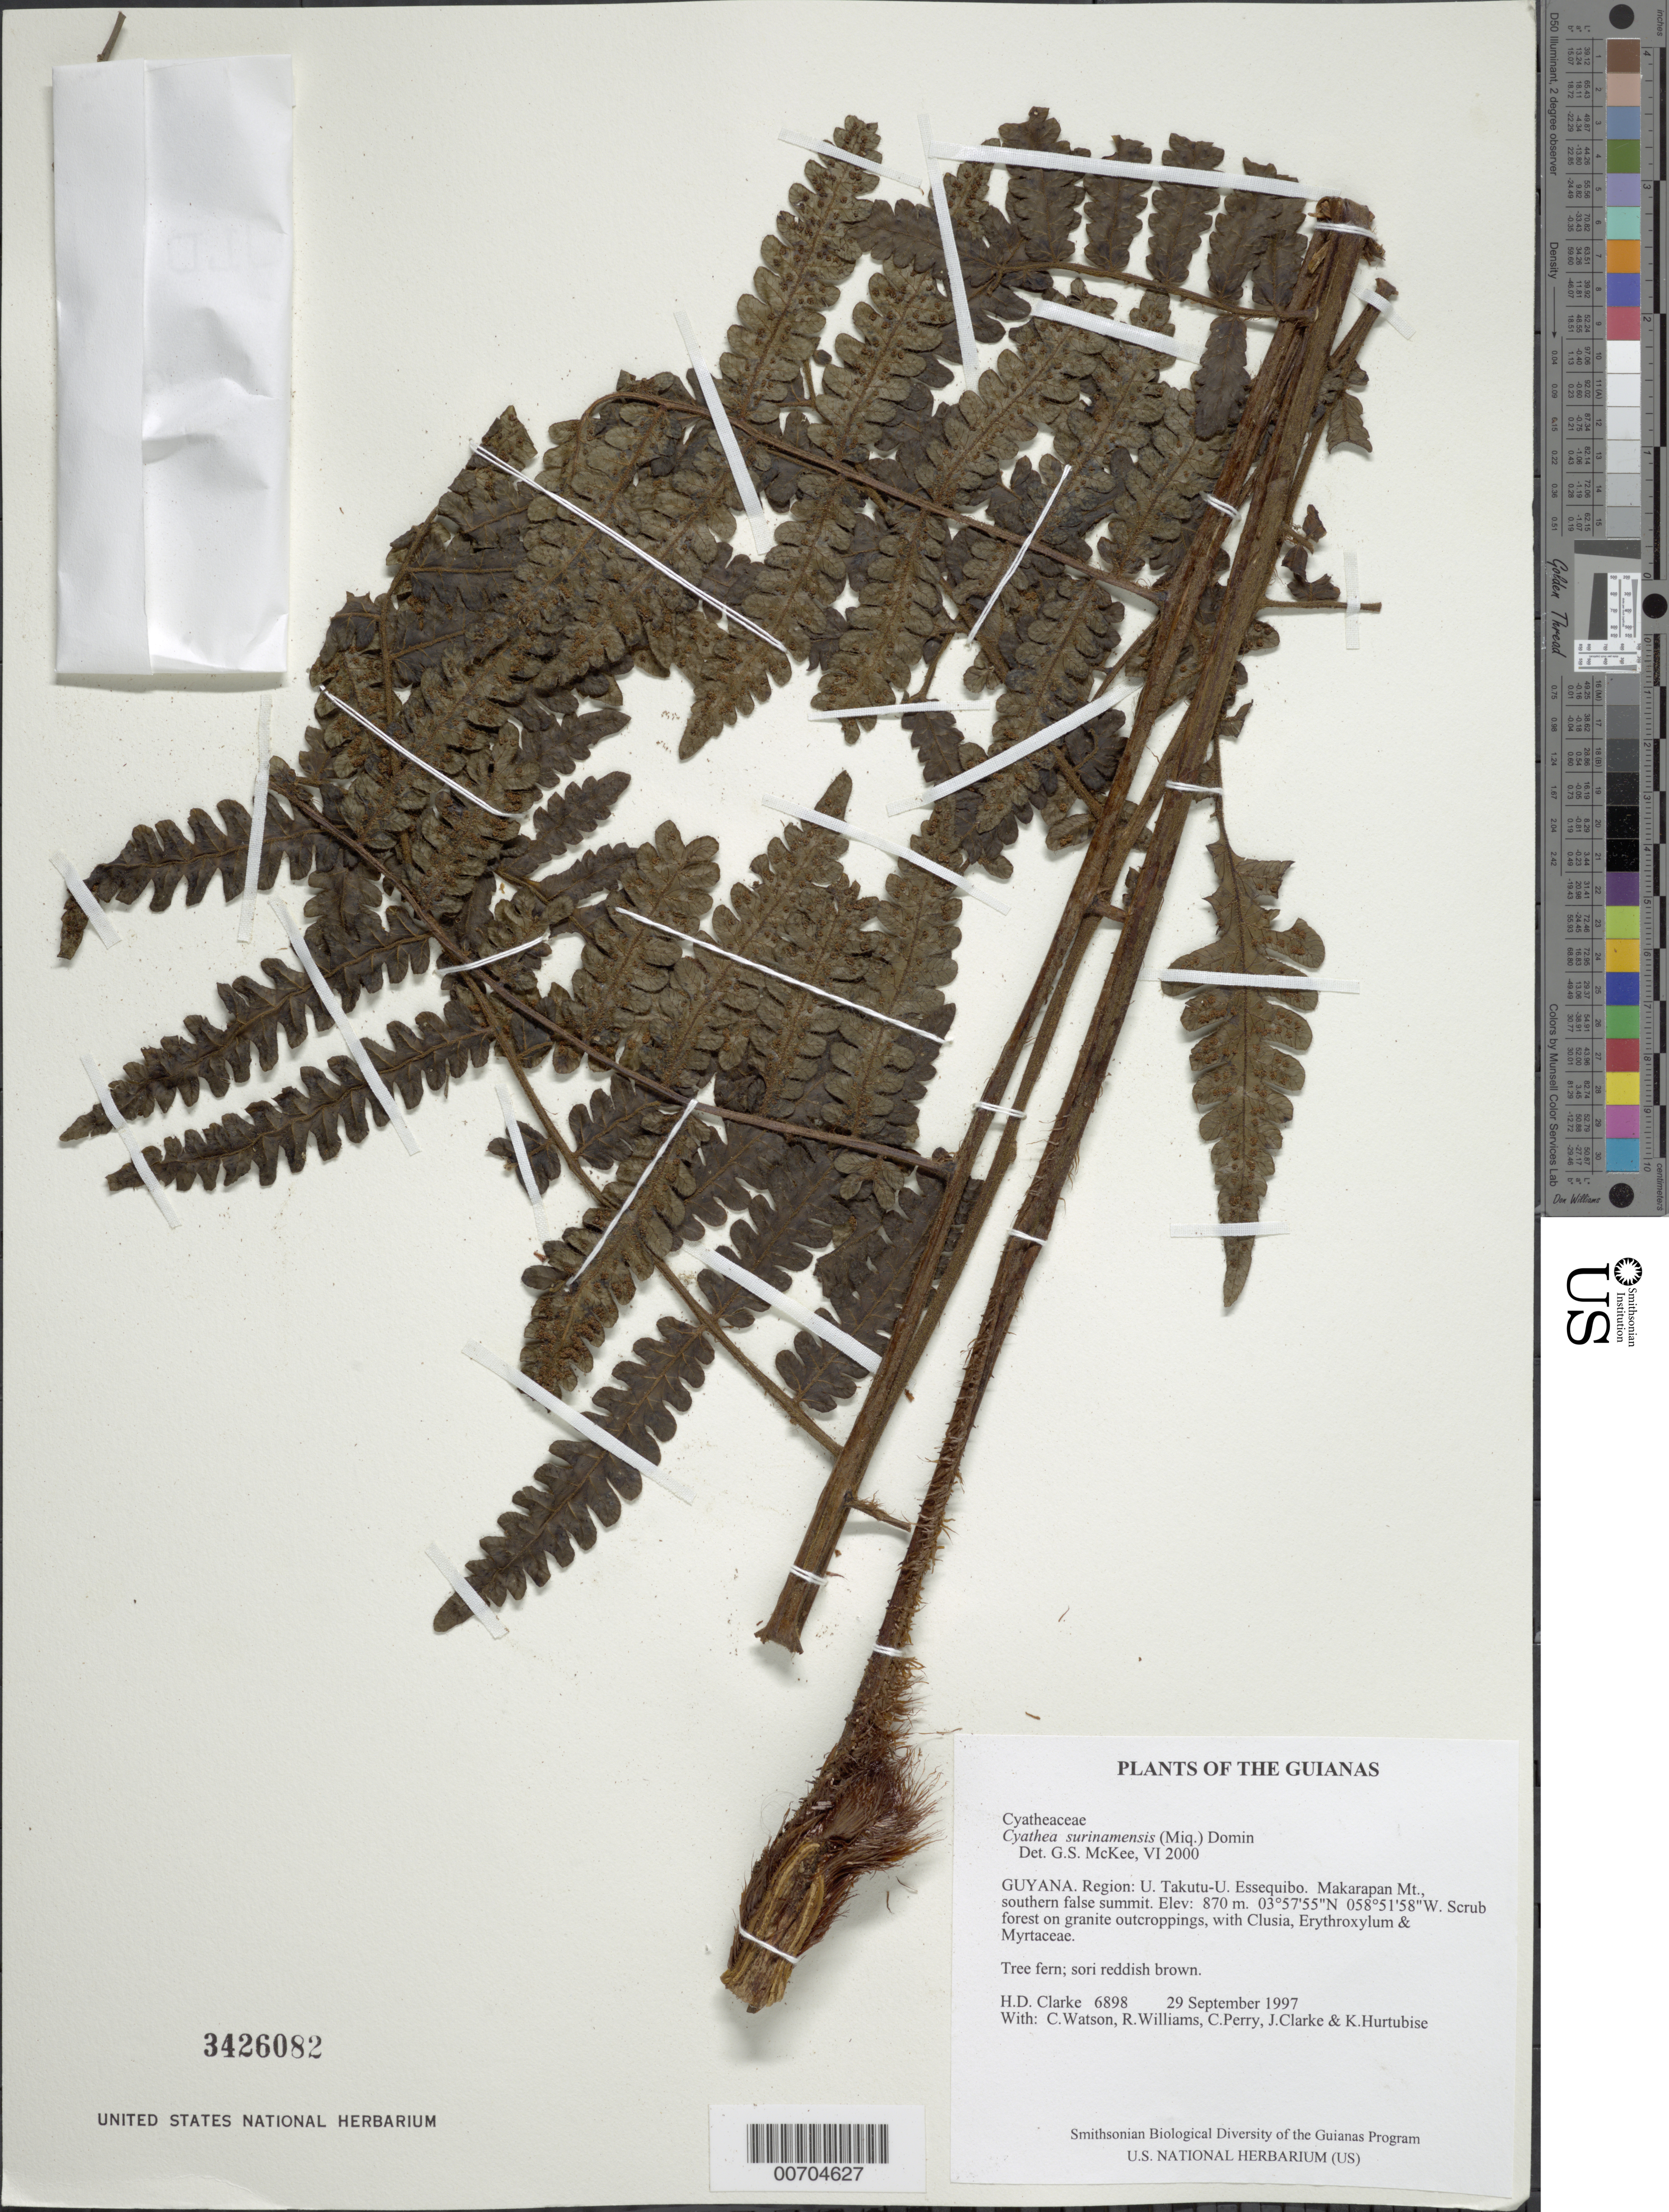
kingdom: Plantae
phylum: Tracheophyta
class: Polypodiopsida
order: Cyatheales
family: Cyatheaceae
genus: Cyathea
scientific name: Cyathea surinamensis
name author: (Miq.) Domin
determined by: McKee, G. S., (US), NMNH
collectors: H. D. Clarke, C. Watson, R. Williams, C. Perry, J. Clarke & K. Hurtubise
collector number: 6898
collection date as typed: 29 September 1997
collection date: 1997-09-29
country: Guyana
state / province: U. Takutu-U. Essequibo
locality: Makarapan Mt., southern false summit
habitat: Scrub forest on granite outcroppings, with Clusia, Erythroxylum & Myrtaceae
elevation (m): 870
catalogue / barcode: US 3426082